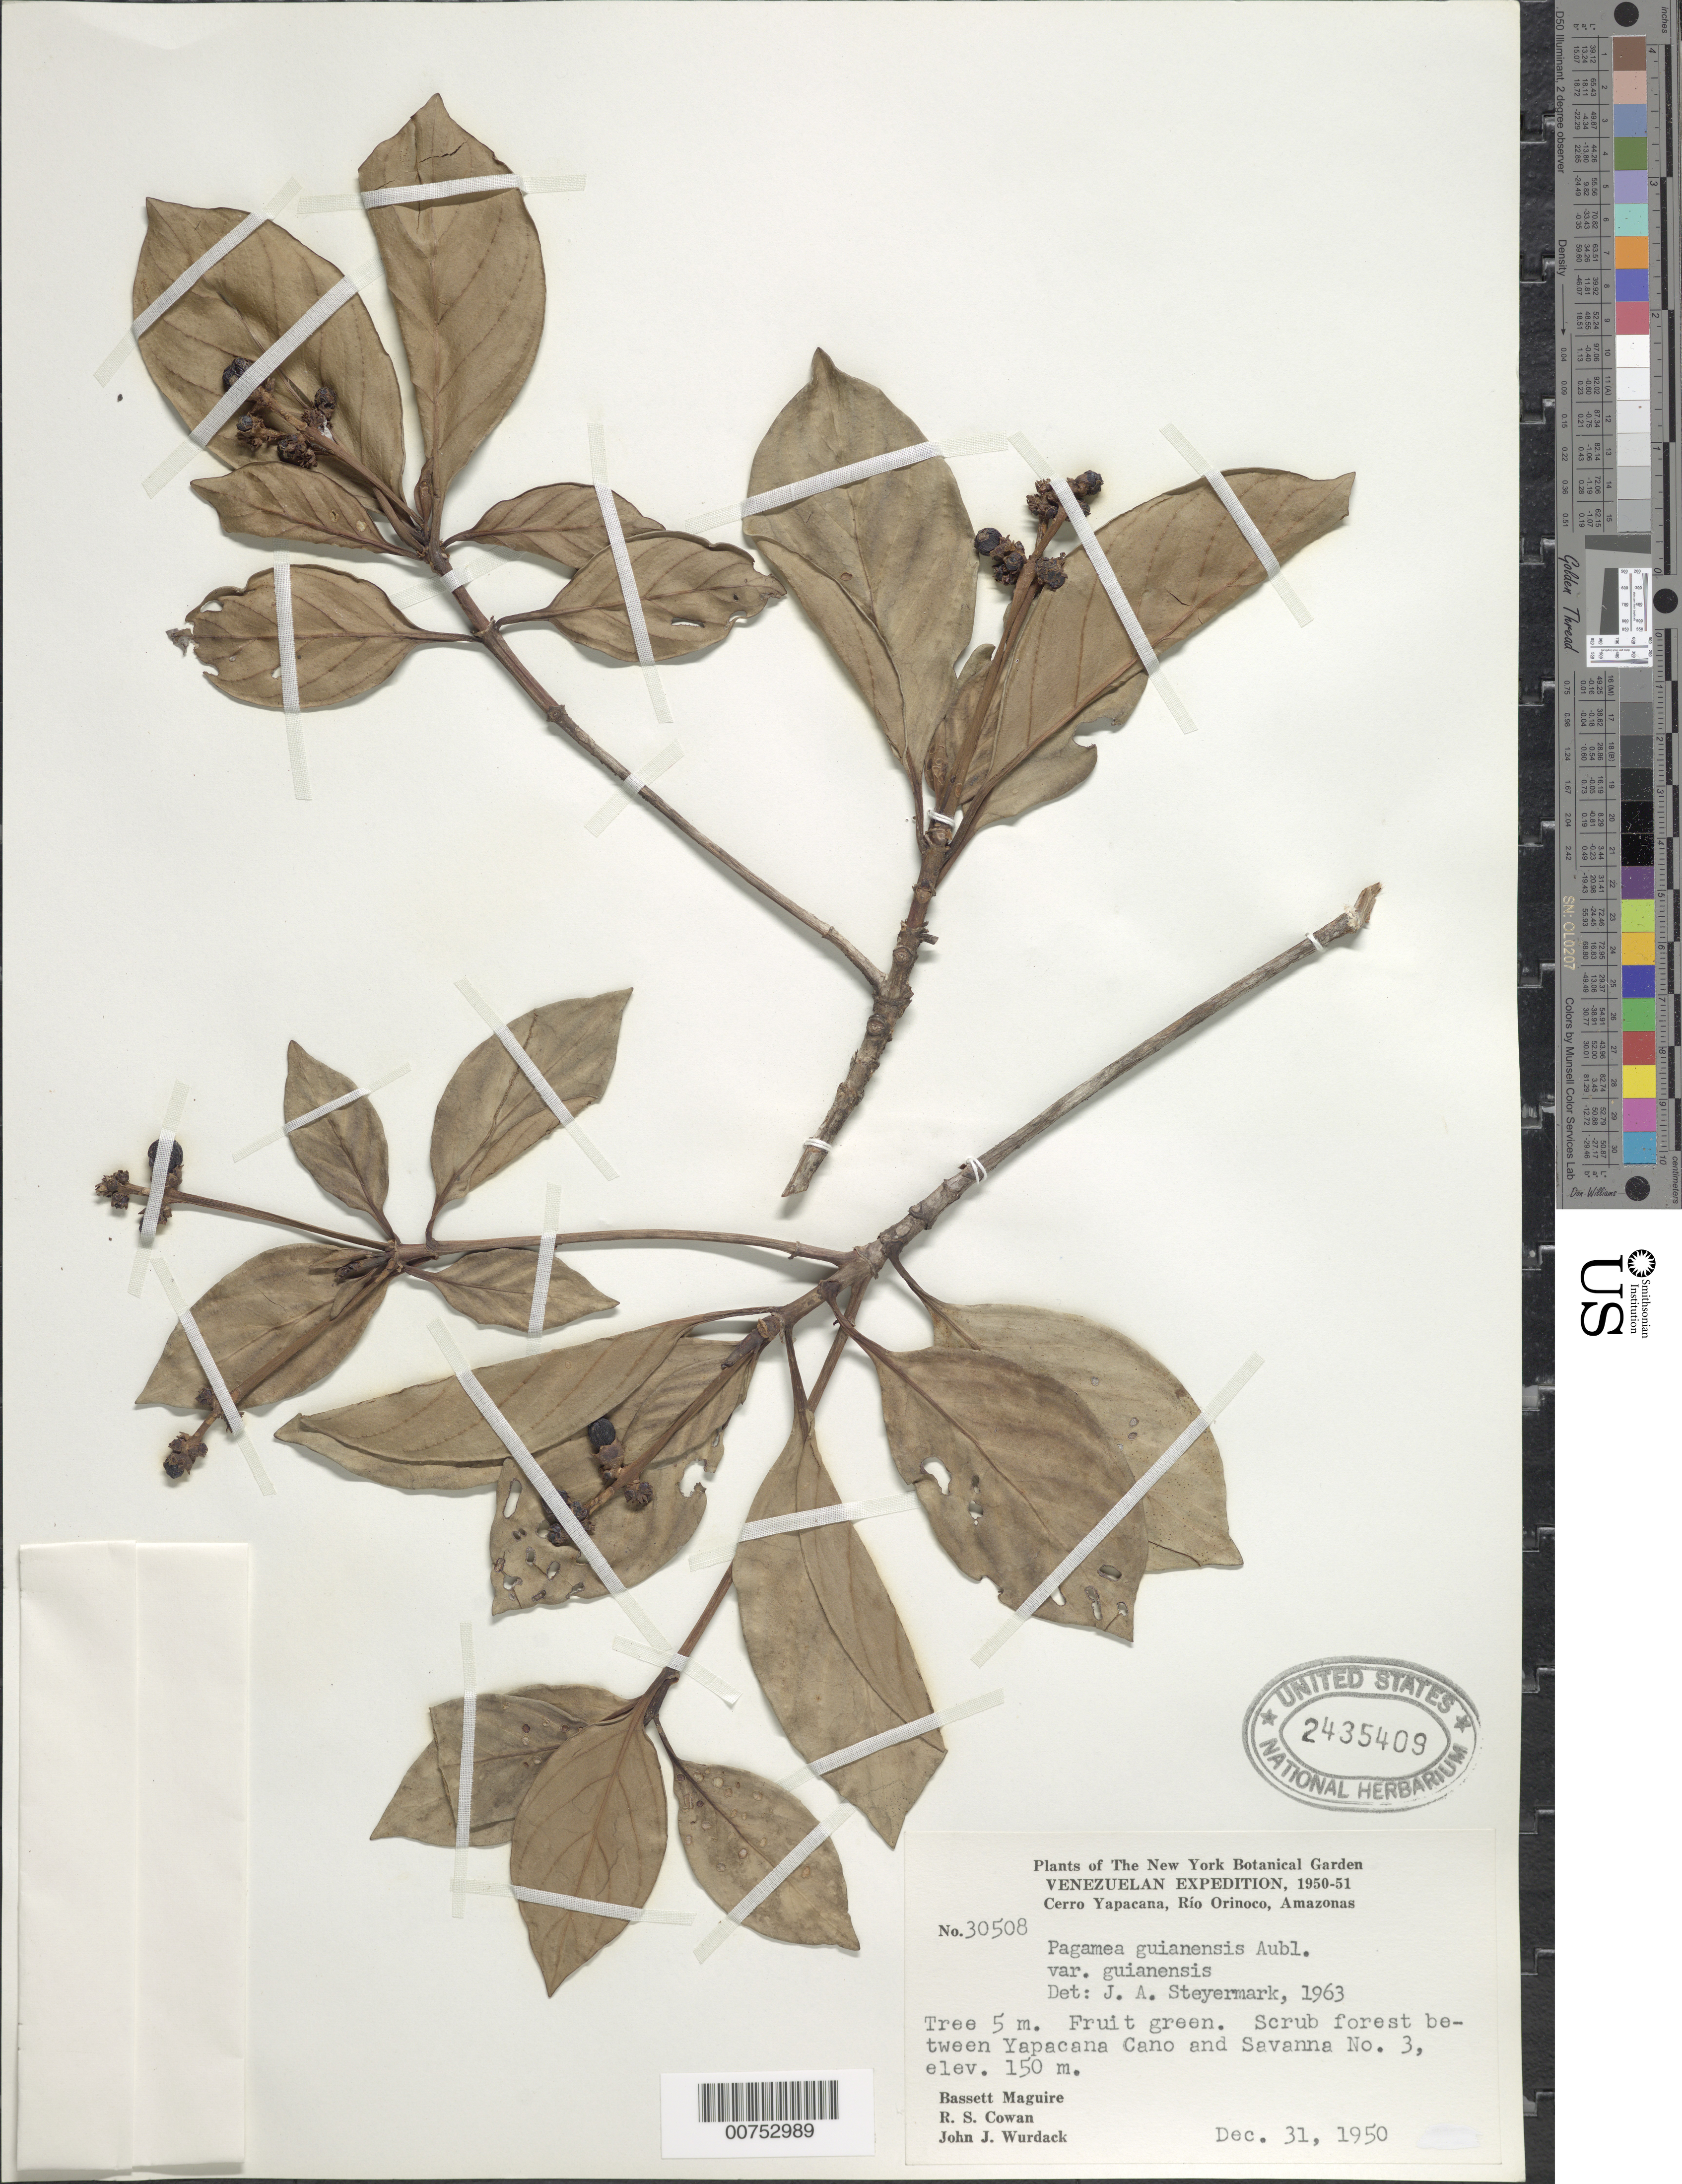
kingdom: Plantae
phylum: Tracheophyta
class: Magnoliopsida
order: Gentianales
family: Rubiaceae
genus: Pagamea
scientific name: Pagamea guianensis var. guianensis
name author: Aubl.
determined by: Steyermark, Julian A., (VEN)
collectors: B. Maguire, R. S. Cowan & J. J. Wurdack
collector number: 30508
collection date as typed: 31-Dec-50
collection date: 1950-12-31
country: Venezuela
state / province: Amazonas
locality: Cerro Yapacána, between Yapacána Caño and Savanna No 3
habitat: Scrub forest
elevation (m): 150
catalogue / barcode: US 2435409